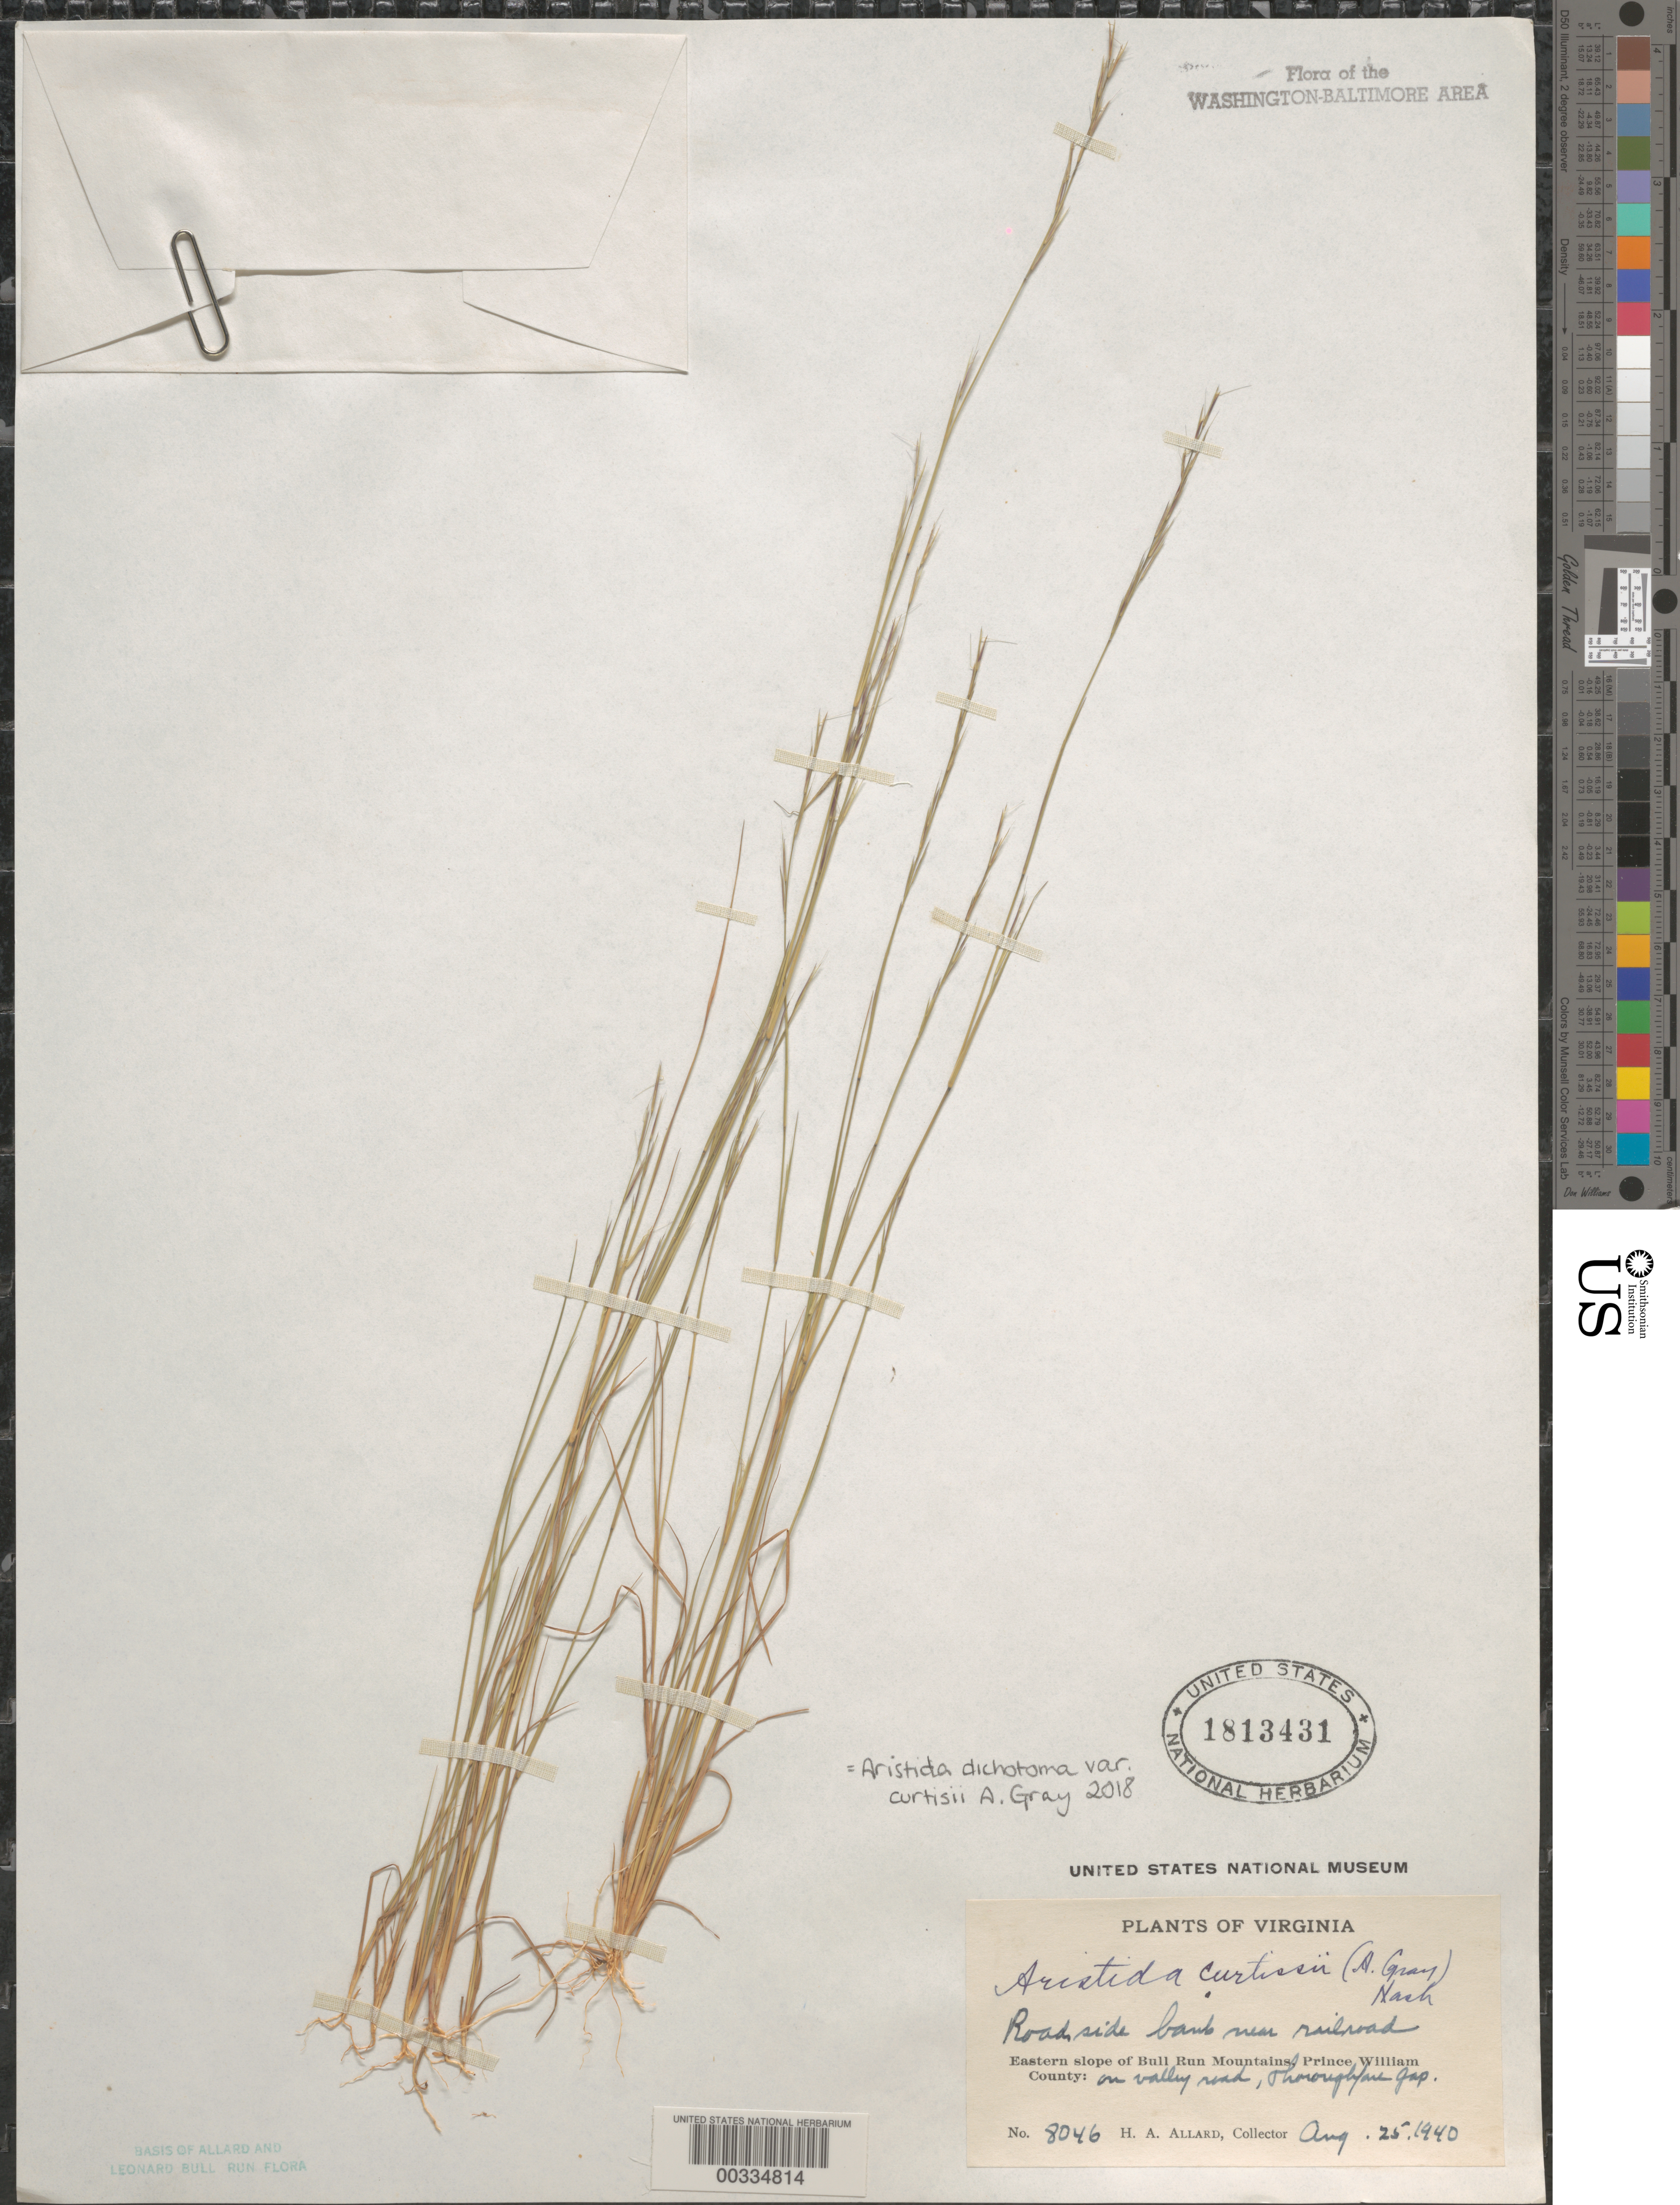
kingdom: Plantae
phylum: Tracheophyta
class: Liliopsida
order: Poales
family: Poaceae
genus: Aristida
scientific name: Aristida dichotoma var. curtisii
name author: A. Gray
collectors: H. A. Allard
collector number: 8046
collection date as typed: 25 Aug 1940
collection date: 1940-08-25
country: United States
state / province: Virginia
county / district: Prince William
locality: Thorofare Gap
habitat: Roadside bank near railroad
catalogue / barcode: US 1813431